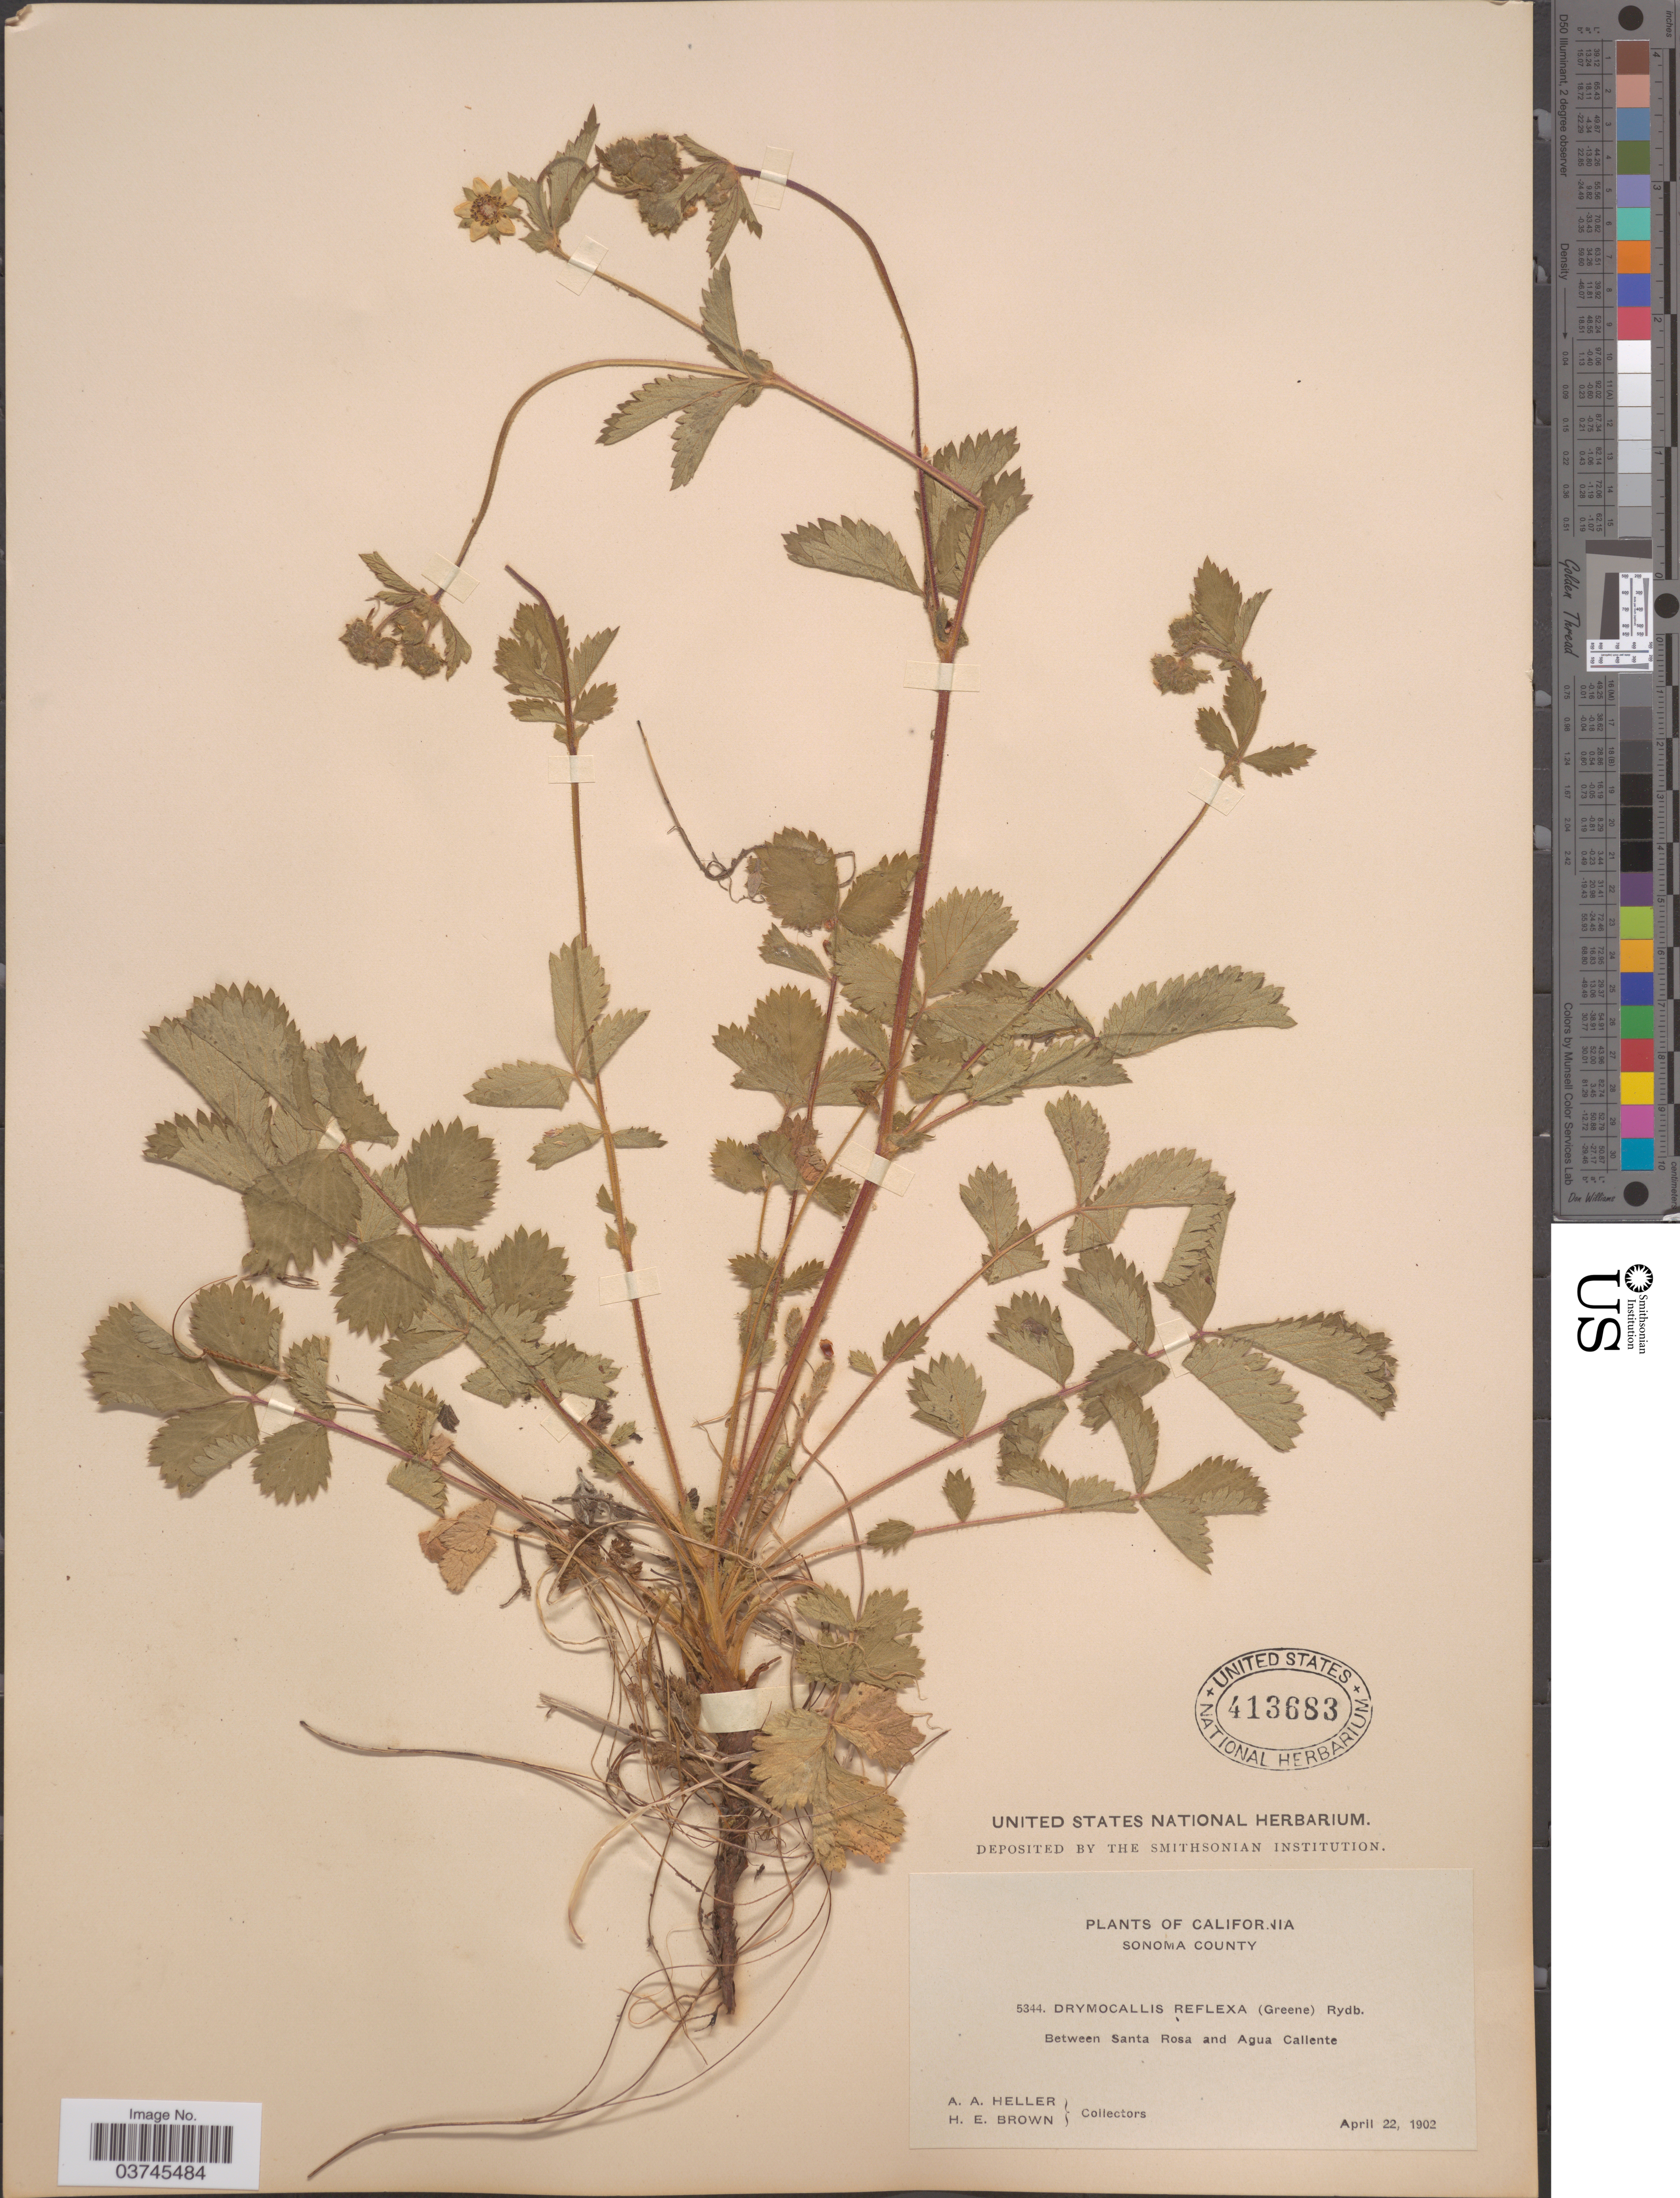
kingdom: Plantae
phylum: Tracheophyta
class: Magnoliopsida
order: Rosales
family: Rosaceae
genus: Drymocallis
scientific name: Drymocallis glandulosa subsp. reflexa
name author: (Greene) Soják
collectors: A. A. Heller & H. E. Brown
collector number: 5344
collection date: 1902-04-22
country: United States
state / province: California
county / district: Sonoma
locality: Sonoma County. Between Santa Rosa and Agua Callente.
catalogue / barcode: US 413683